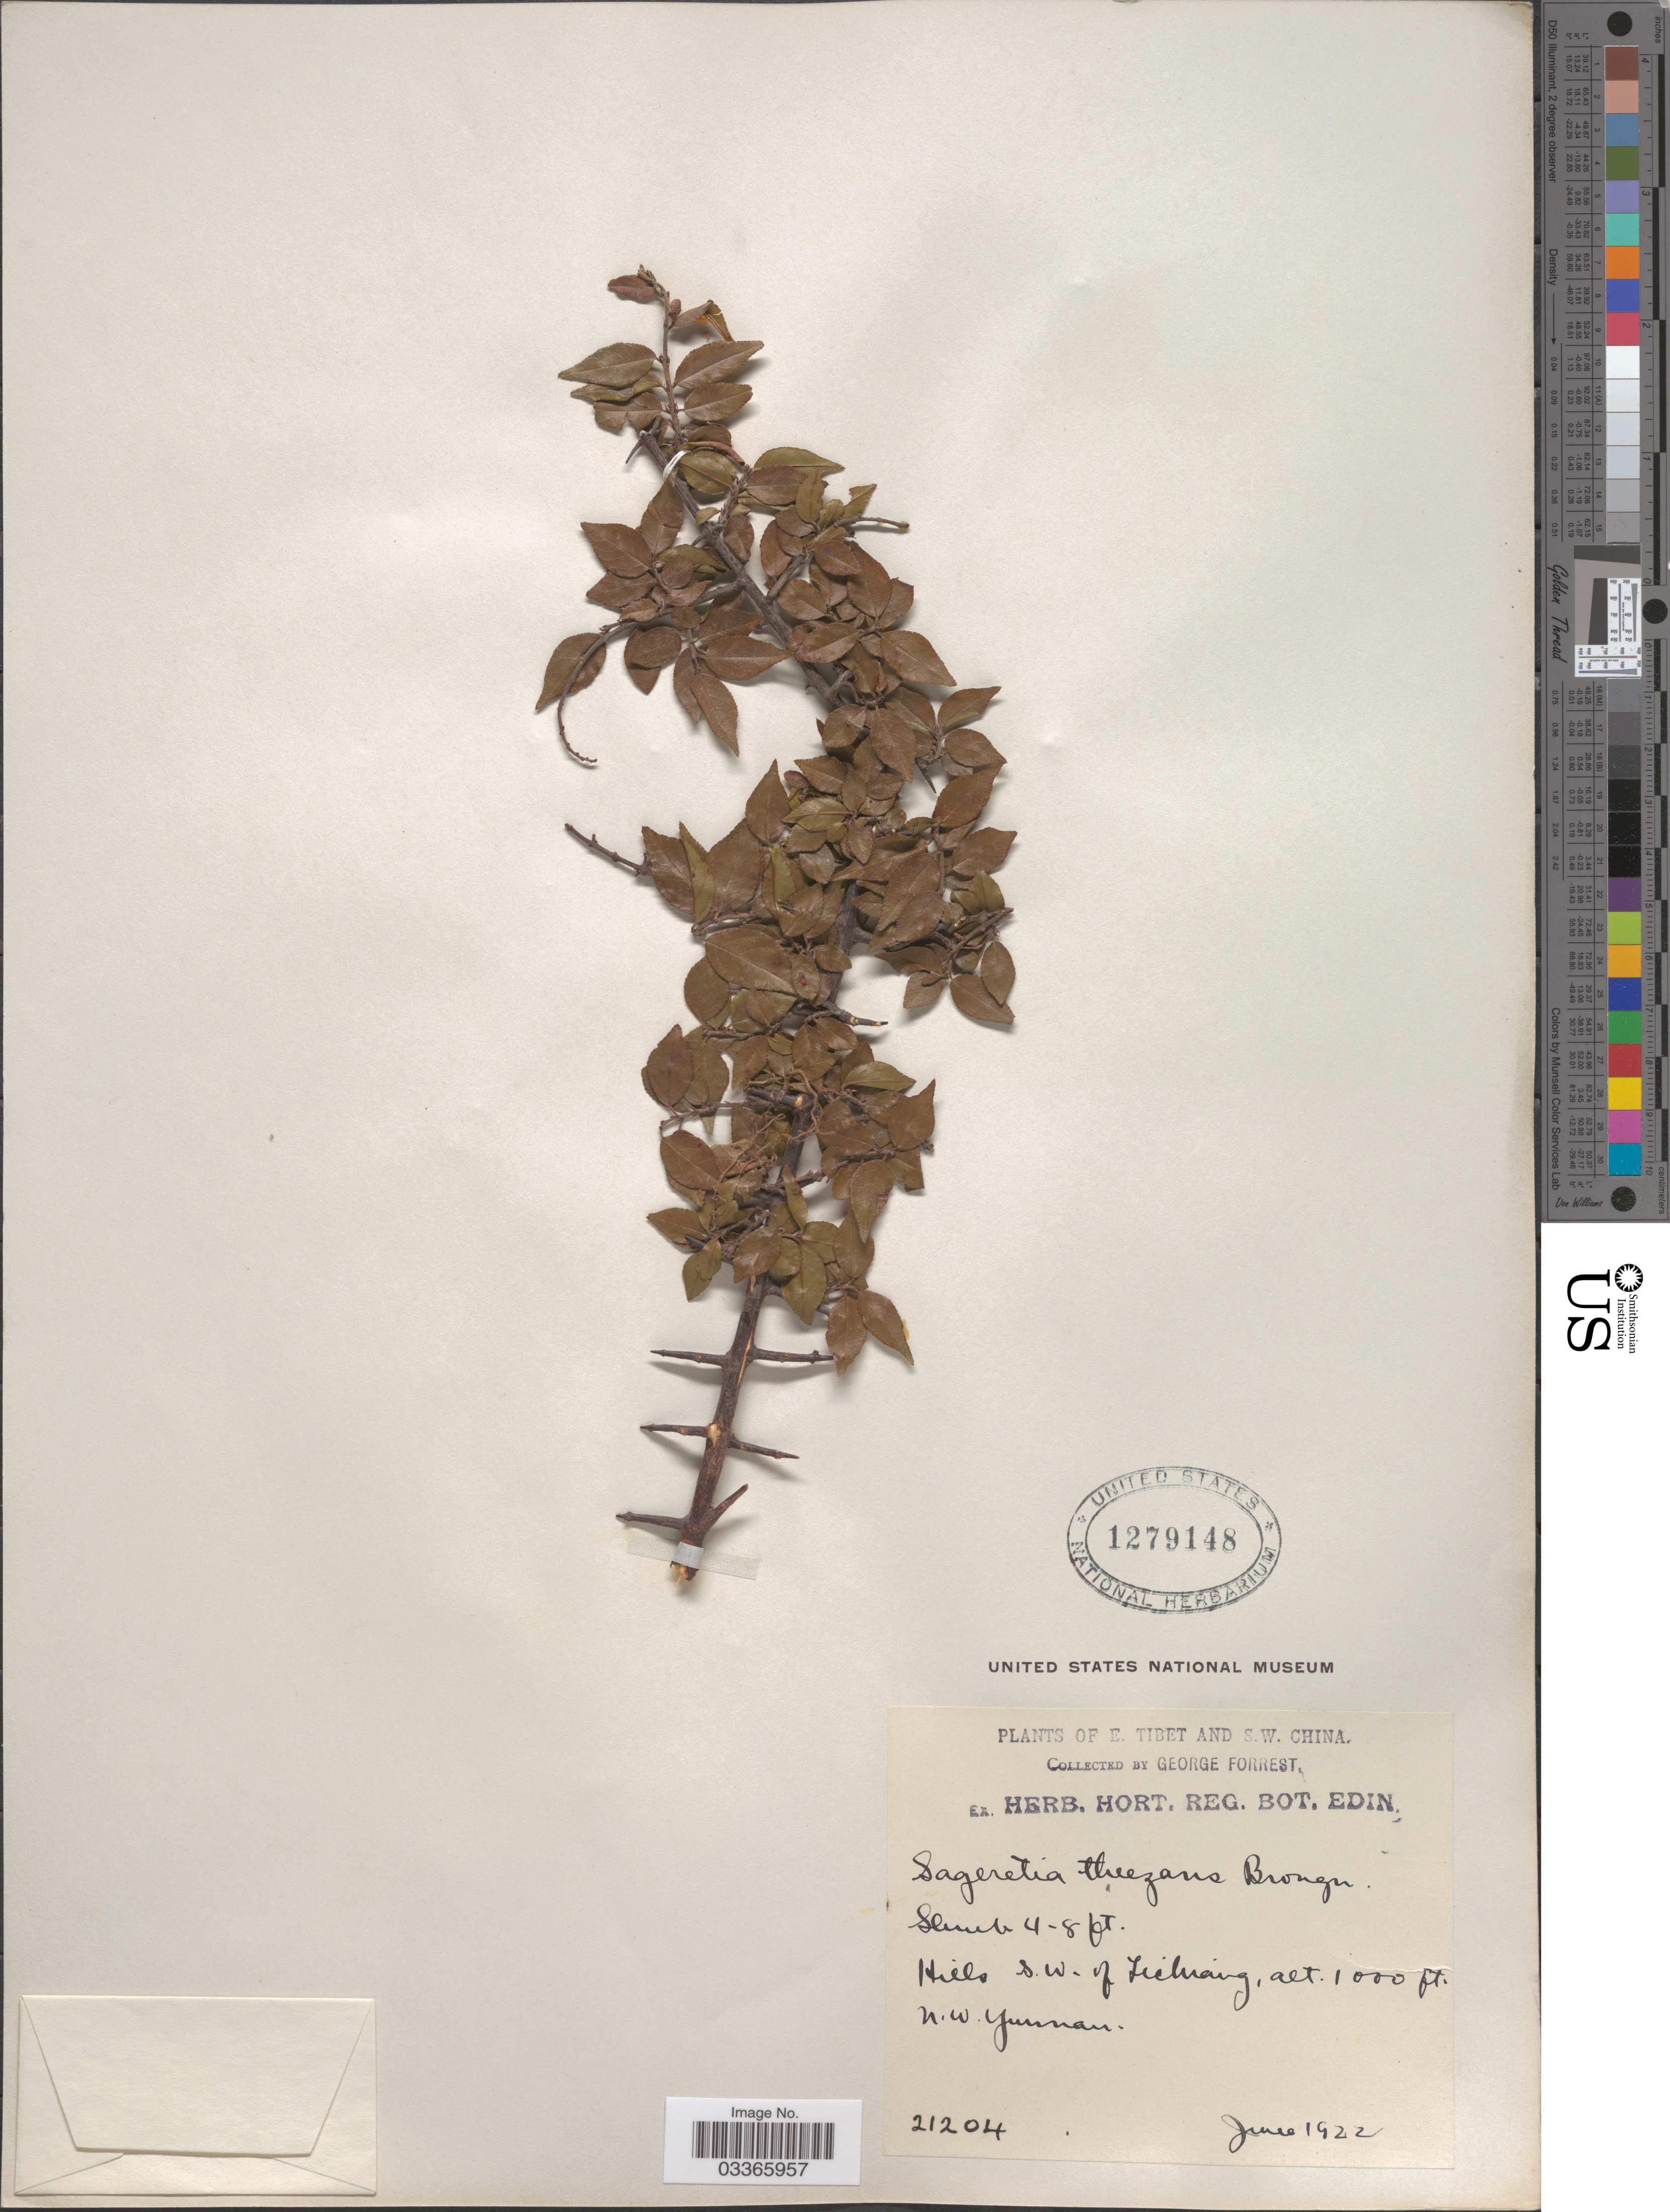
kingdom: Plantae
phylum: Tracheophyta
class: Magnoliopsida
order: Rosales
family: Rhamnaceae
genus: Sageretia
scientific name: Sageretia thea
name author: (Osbeck) M.C. Johnst.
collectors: G. Forrest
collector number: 21204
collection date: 1922-06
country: China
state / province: Yunnan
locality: E. Tibet and S.W. China, Hills S.W. of Lichiang, N.W. Yunnan.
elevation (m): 305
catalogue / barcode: US 1279148